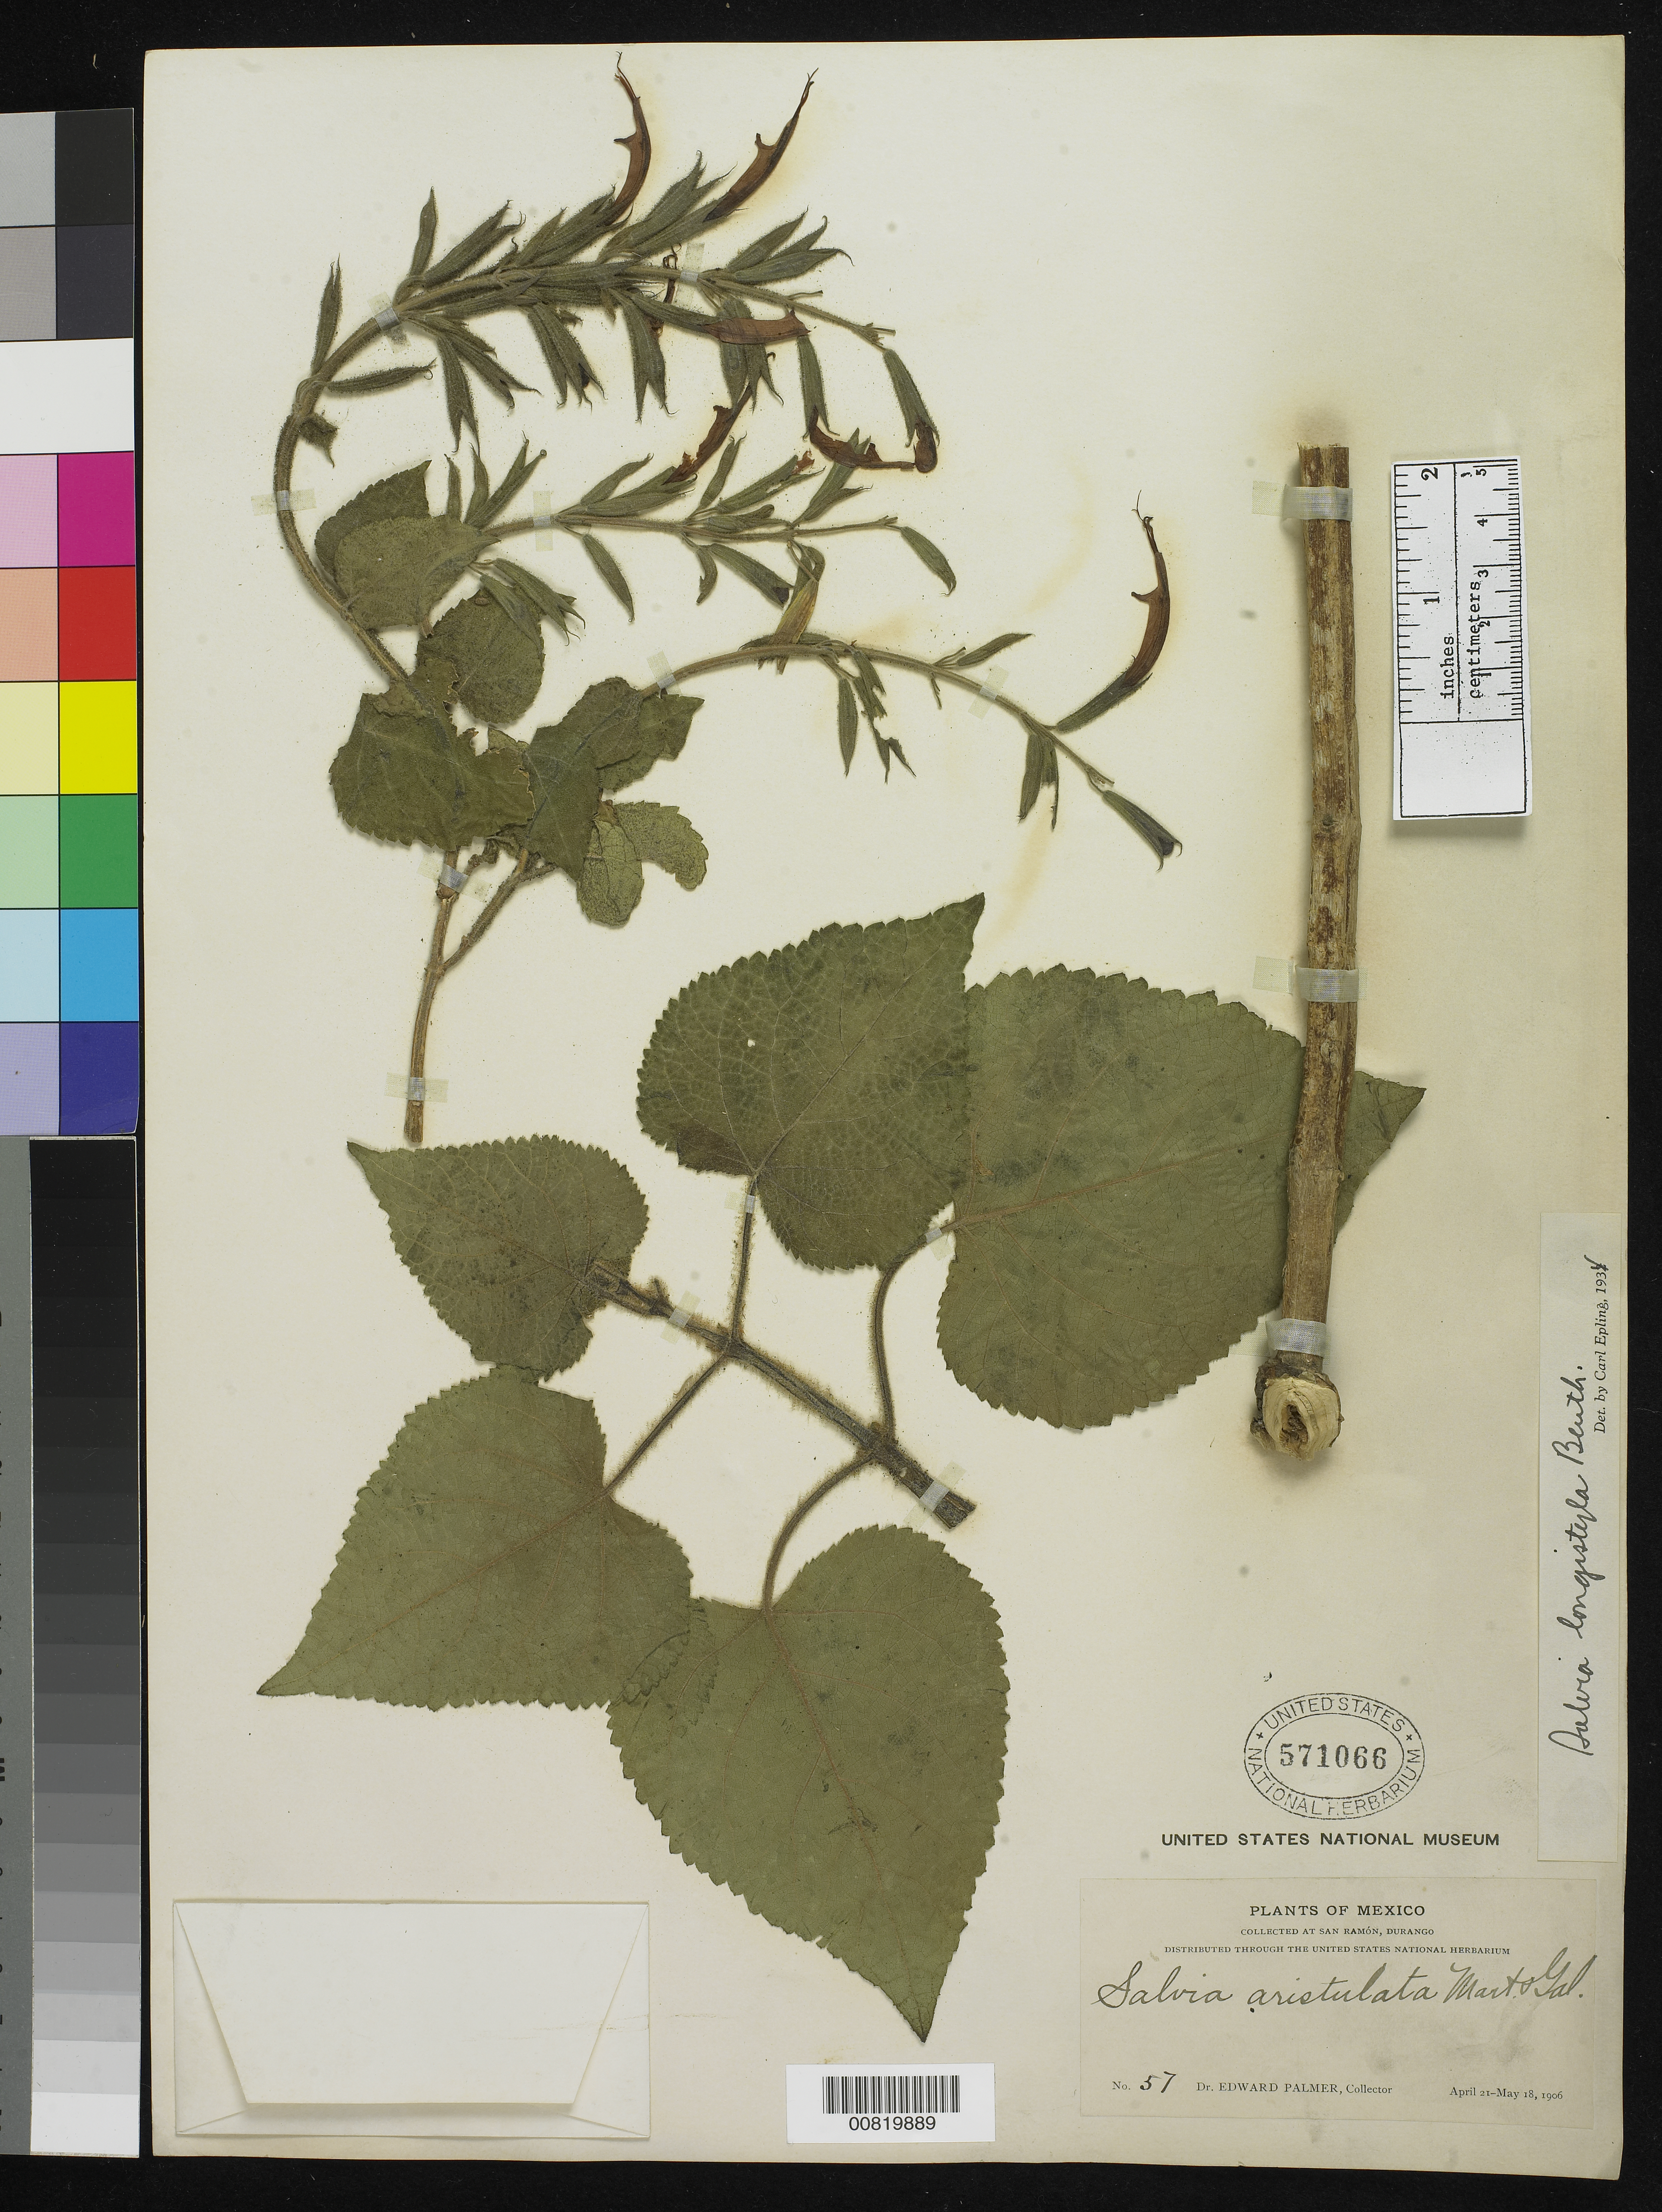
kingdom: Plantae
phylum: Tracheophyta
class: Magnoliopsida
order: Lamiales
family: Lamiaceae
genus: Salvia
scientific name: Salvia longistyla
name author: Benth.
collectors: E. Palmer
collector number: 57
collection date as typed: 21 Apr 1906 to 18 May 1906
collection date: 1906-04-21/1906-05-18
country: Mexico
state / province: Durango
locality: San Ramón, Durango.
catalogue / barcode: US 571066